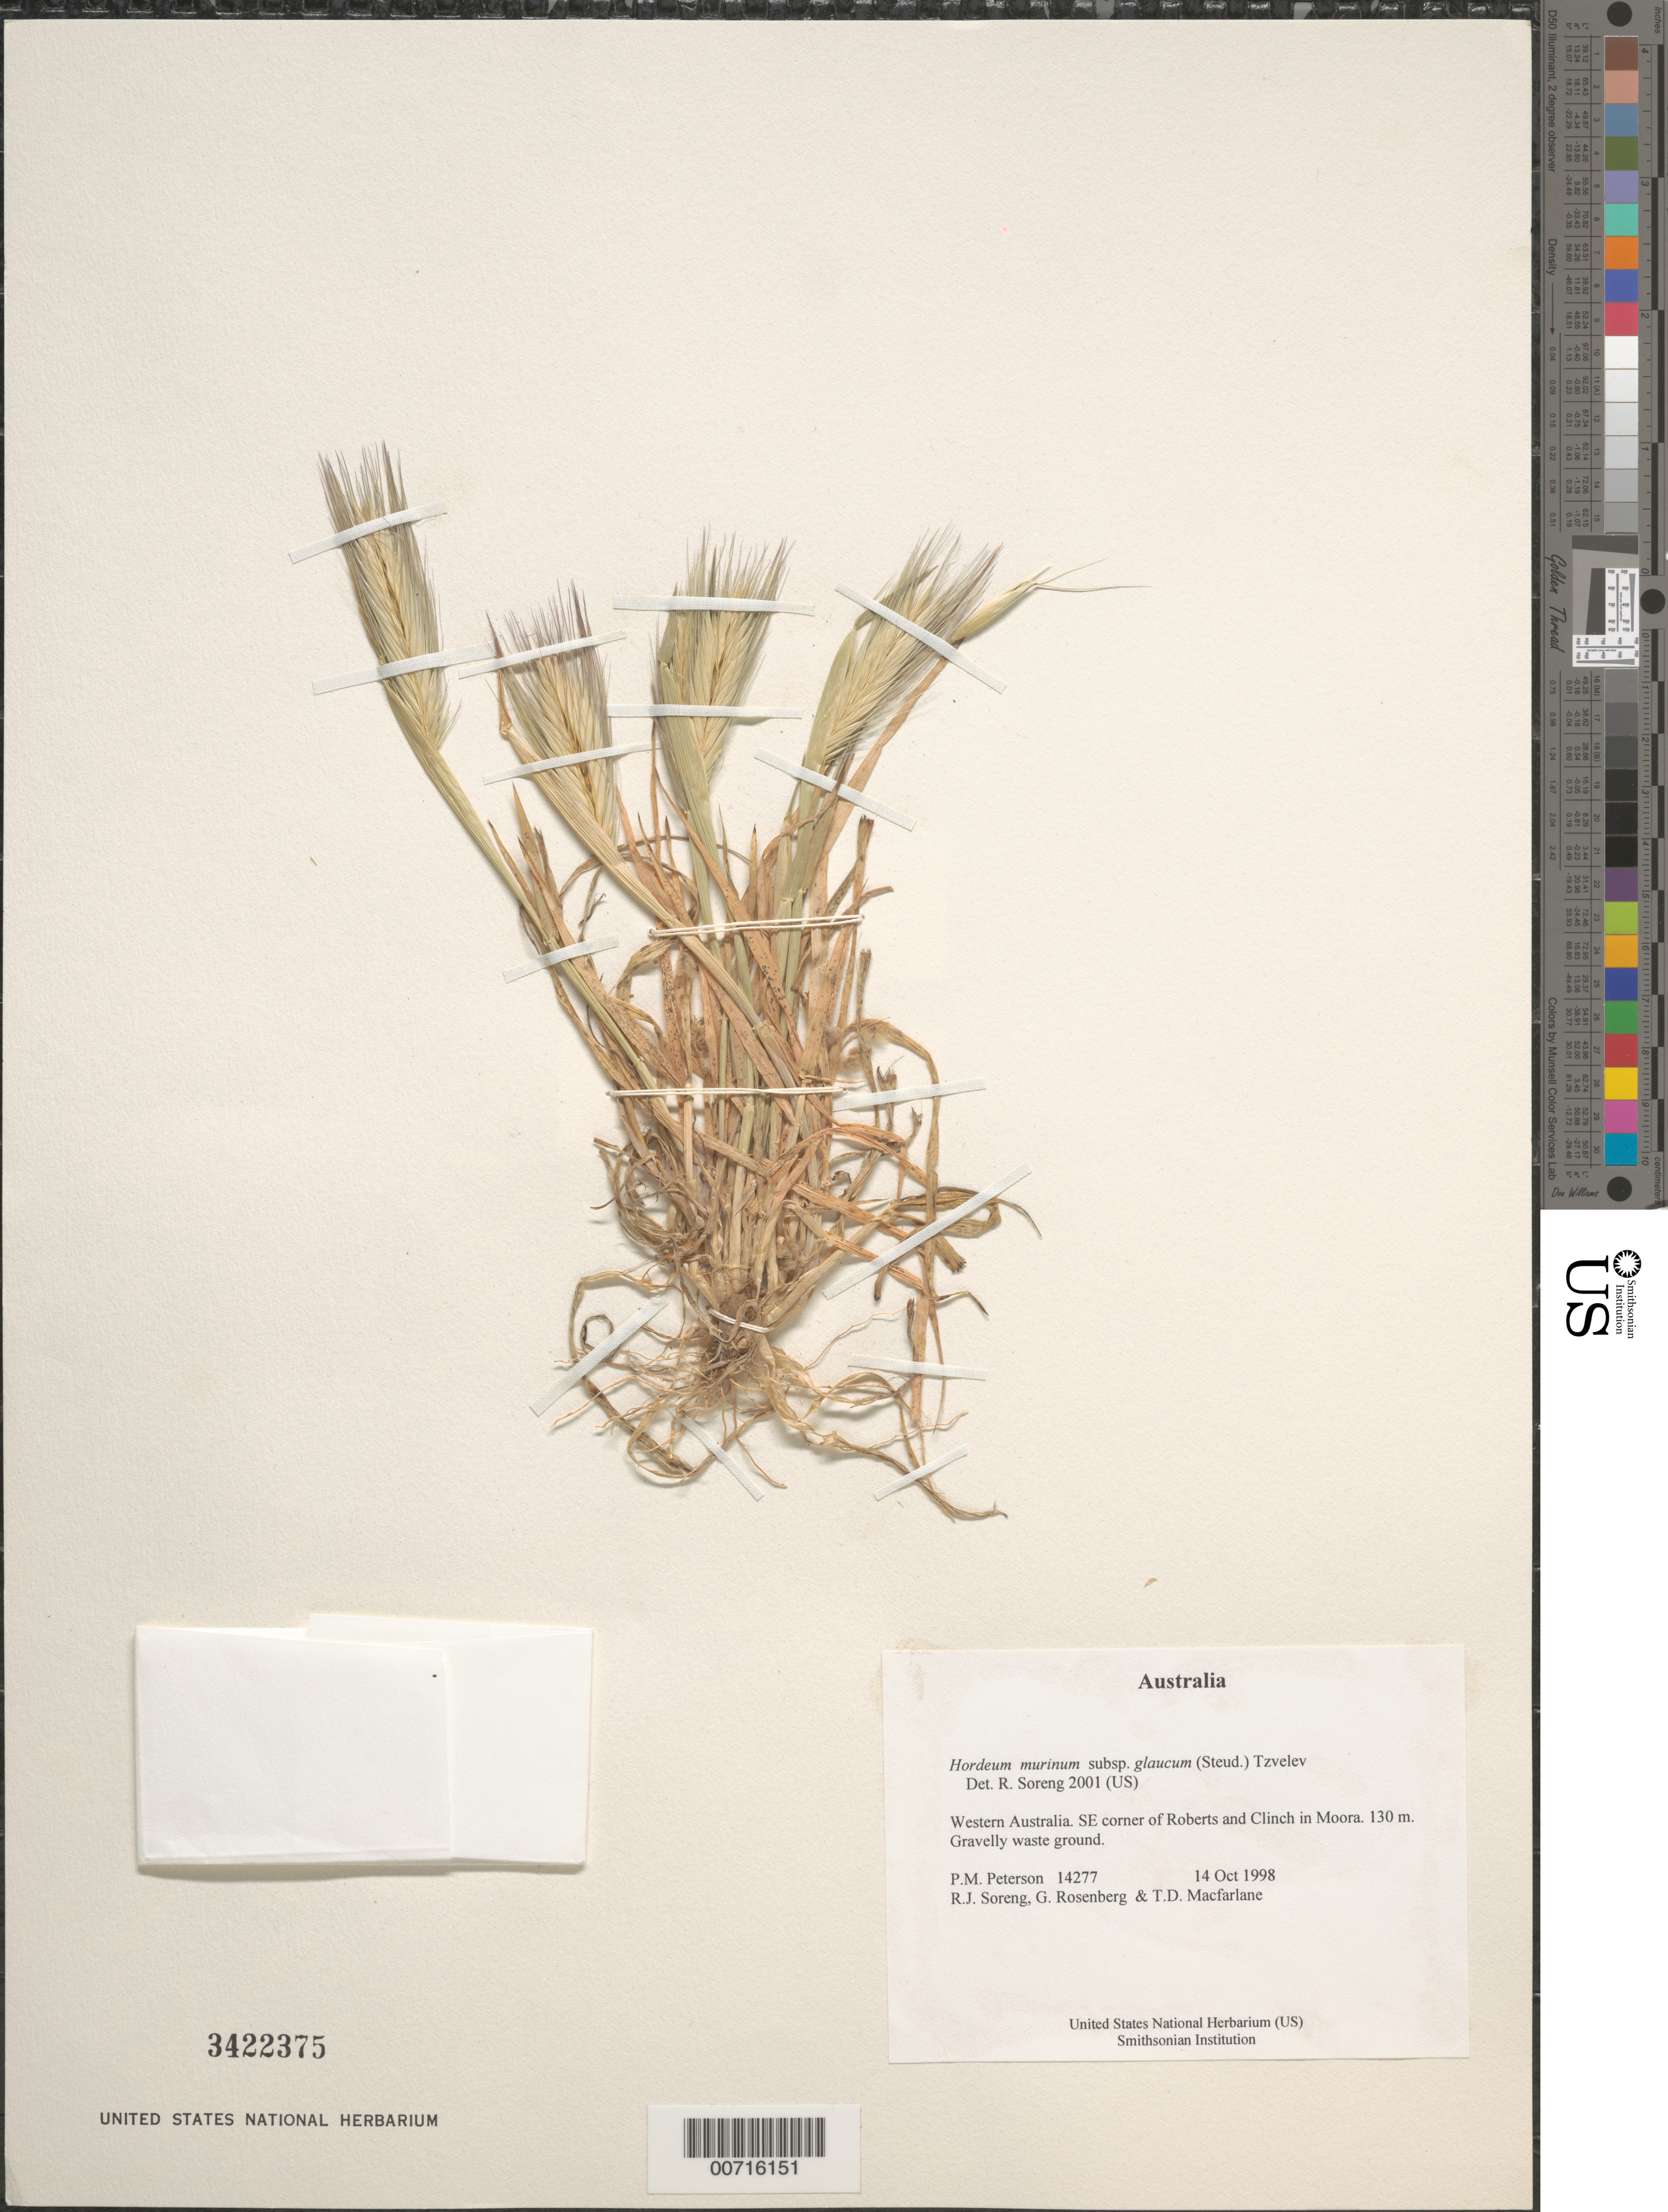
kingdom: Plantae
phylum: Tracheophyta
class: Liliopsida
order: Poales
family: Poaceae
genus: Hordeum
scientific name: Hordeum glaucum subsp. glaucum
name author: (Steud.) Tzvelev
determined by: Soreng, Robert J., Research Associate (BOT), Smithsonian Institution - National Museum of Natural History (UNITED STATES)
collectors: P. M. Peterson, R. J. Soreng, G. Rosenberg & T. Macfarlane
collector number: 14277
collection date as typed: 14 Oct 1998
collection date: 1998-10-14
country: Australia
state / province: Western Australia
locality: SE corner of Roberts and Clinch in Moora.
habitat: Gravelly waste ground.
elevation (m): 130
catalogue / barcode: US 3422375